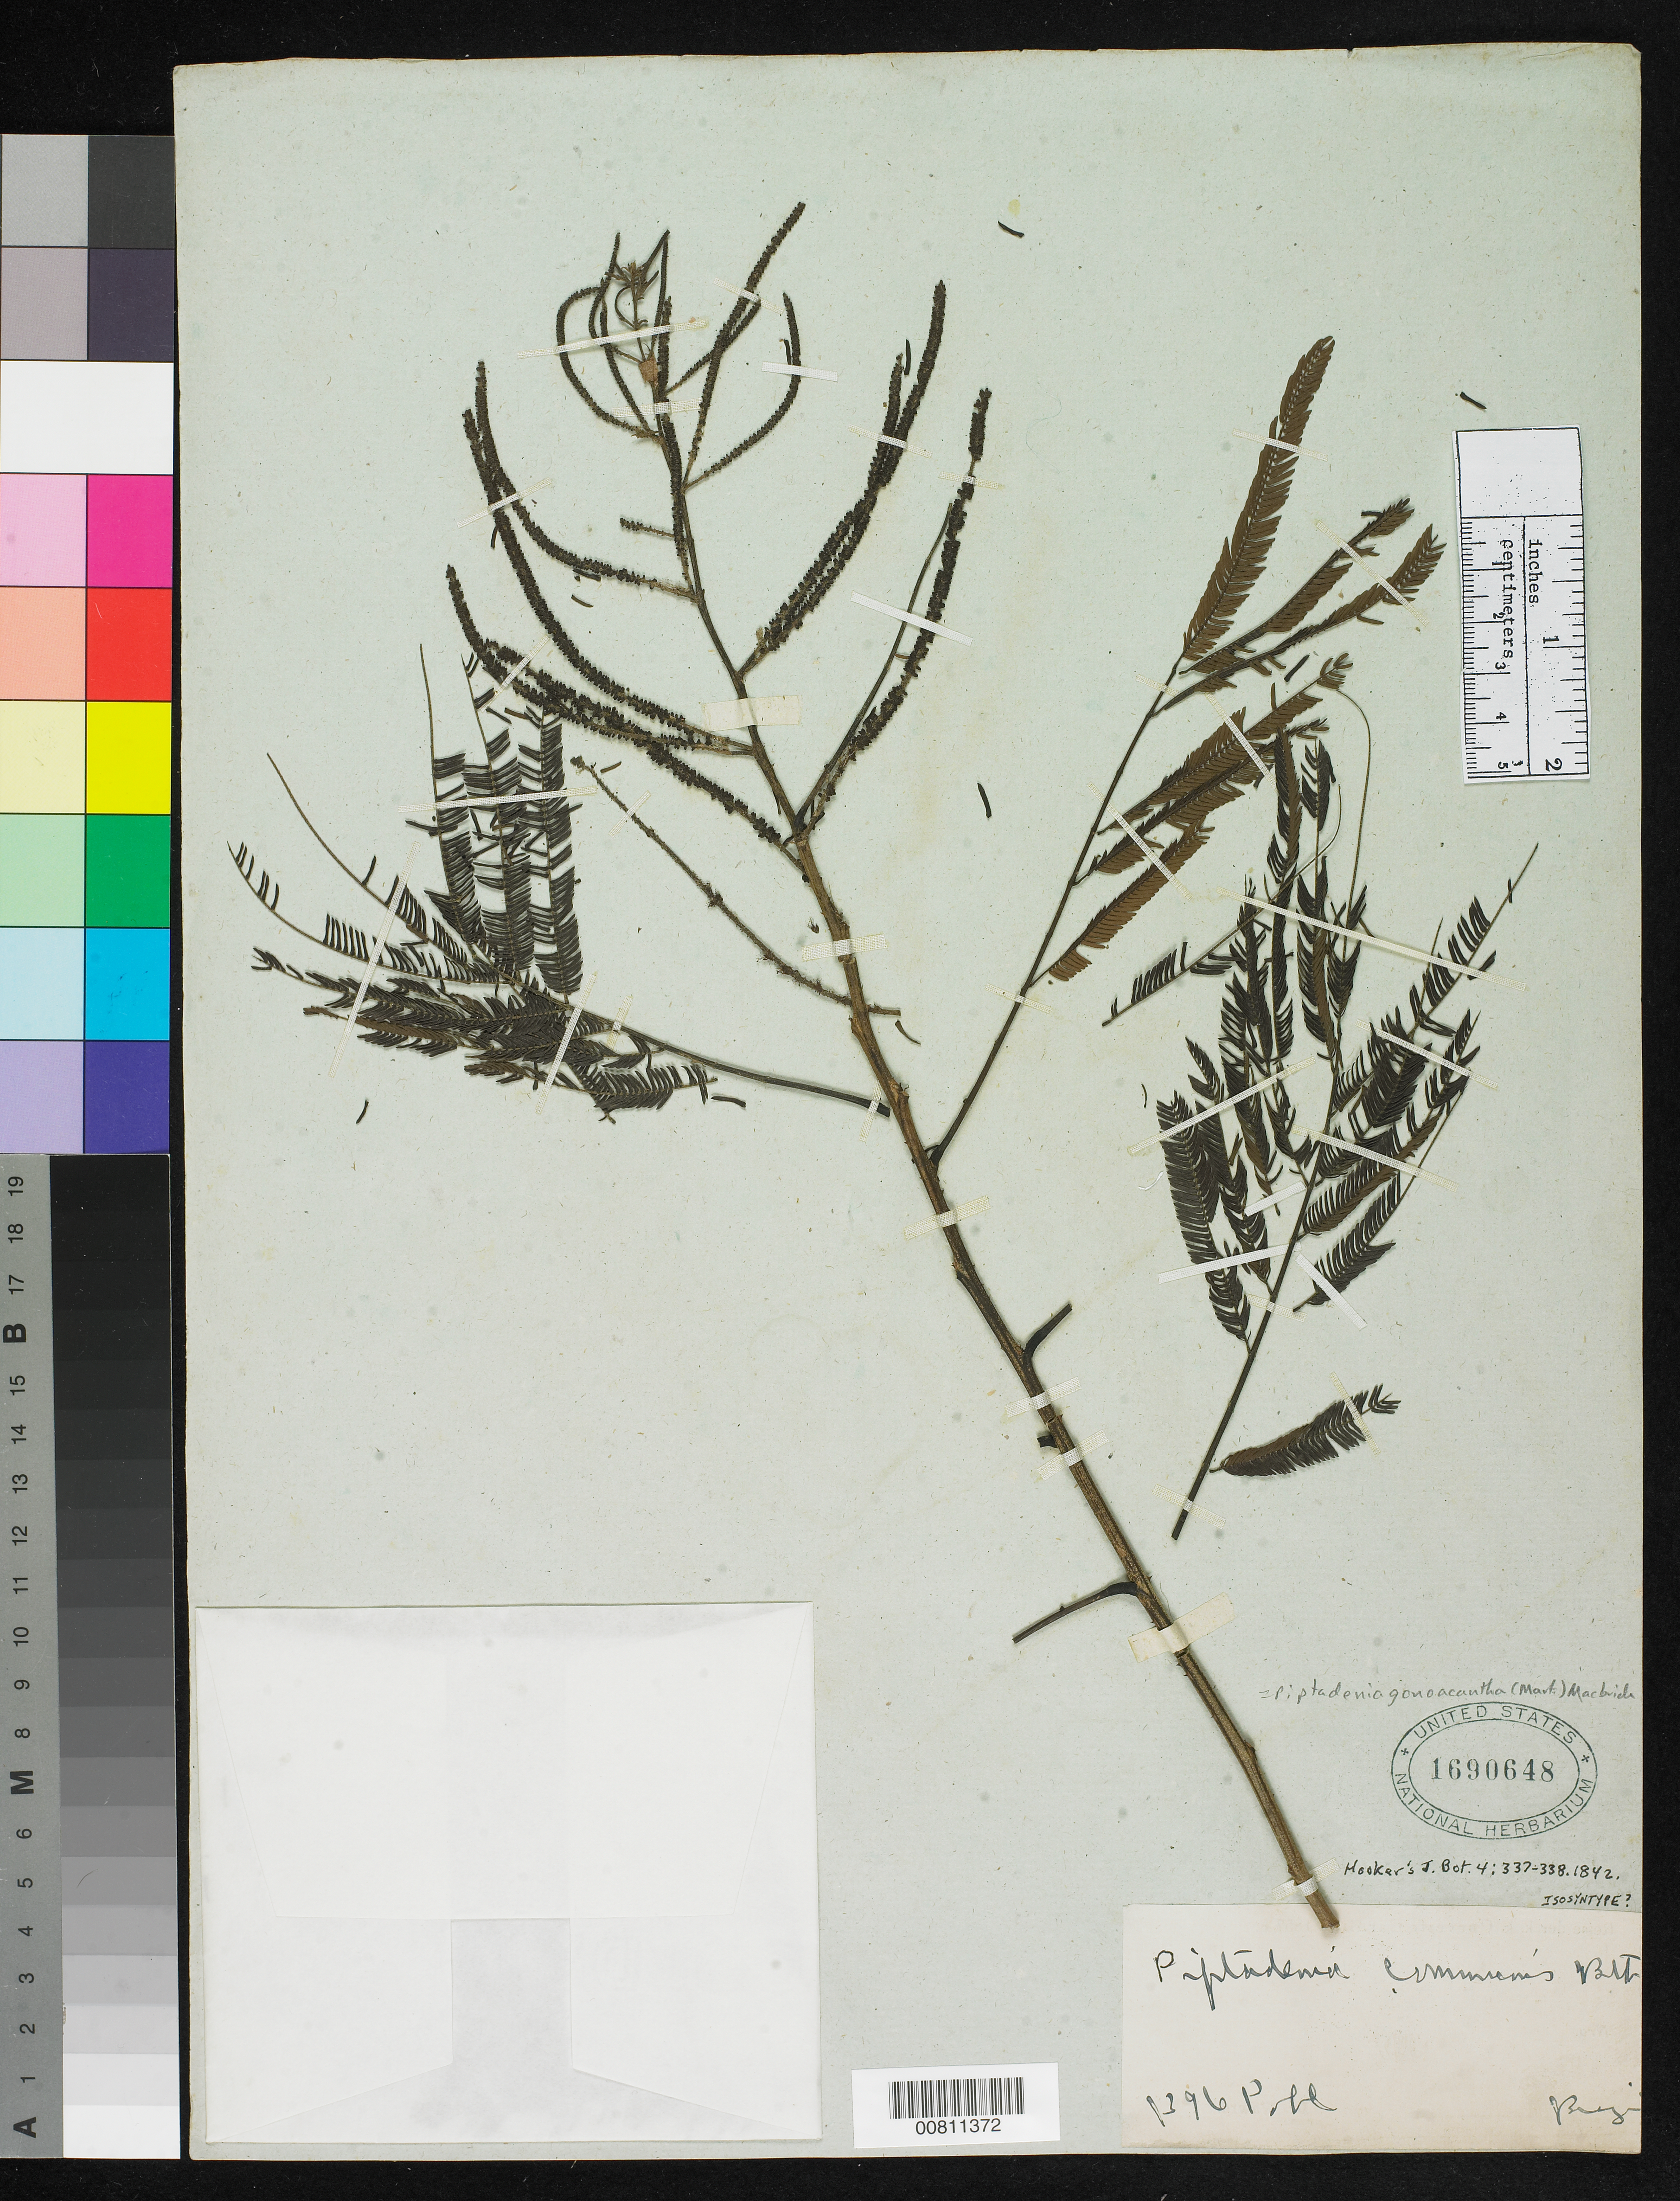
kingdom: Plantae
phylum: Tracheophyta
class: Magnoliopsida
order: Fabales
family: Fabaceae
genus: Piptadenia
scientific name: Piptadenia communis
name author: Benth.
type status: Possible Isosyntype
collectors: J. B. E. Pohl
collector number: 1396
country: Brazil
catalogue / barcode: US 1690648